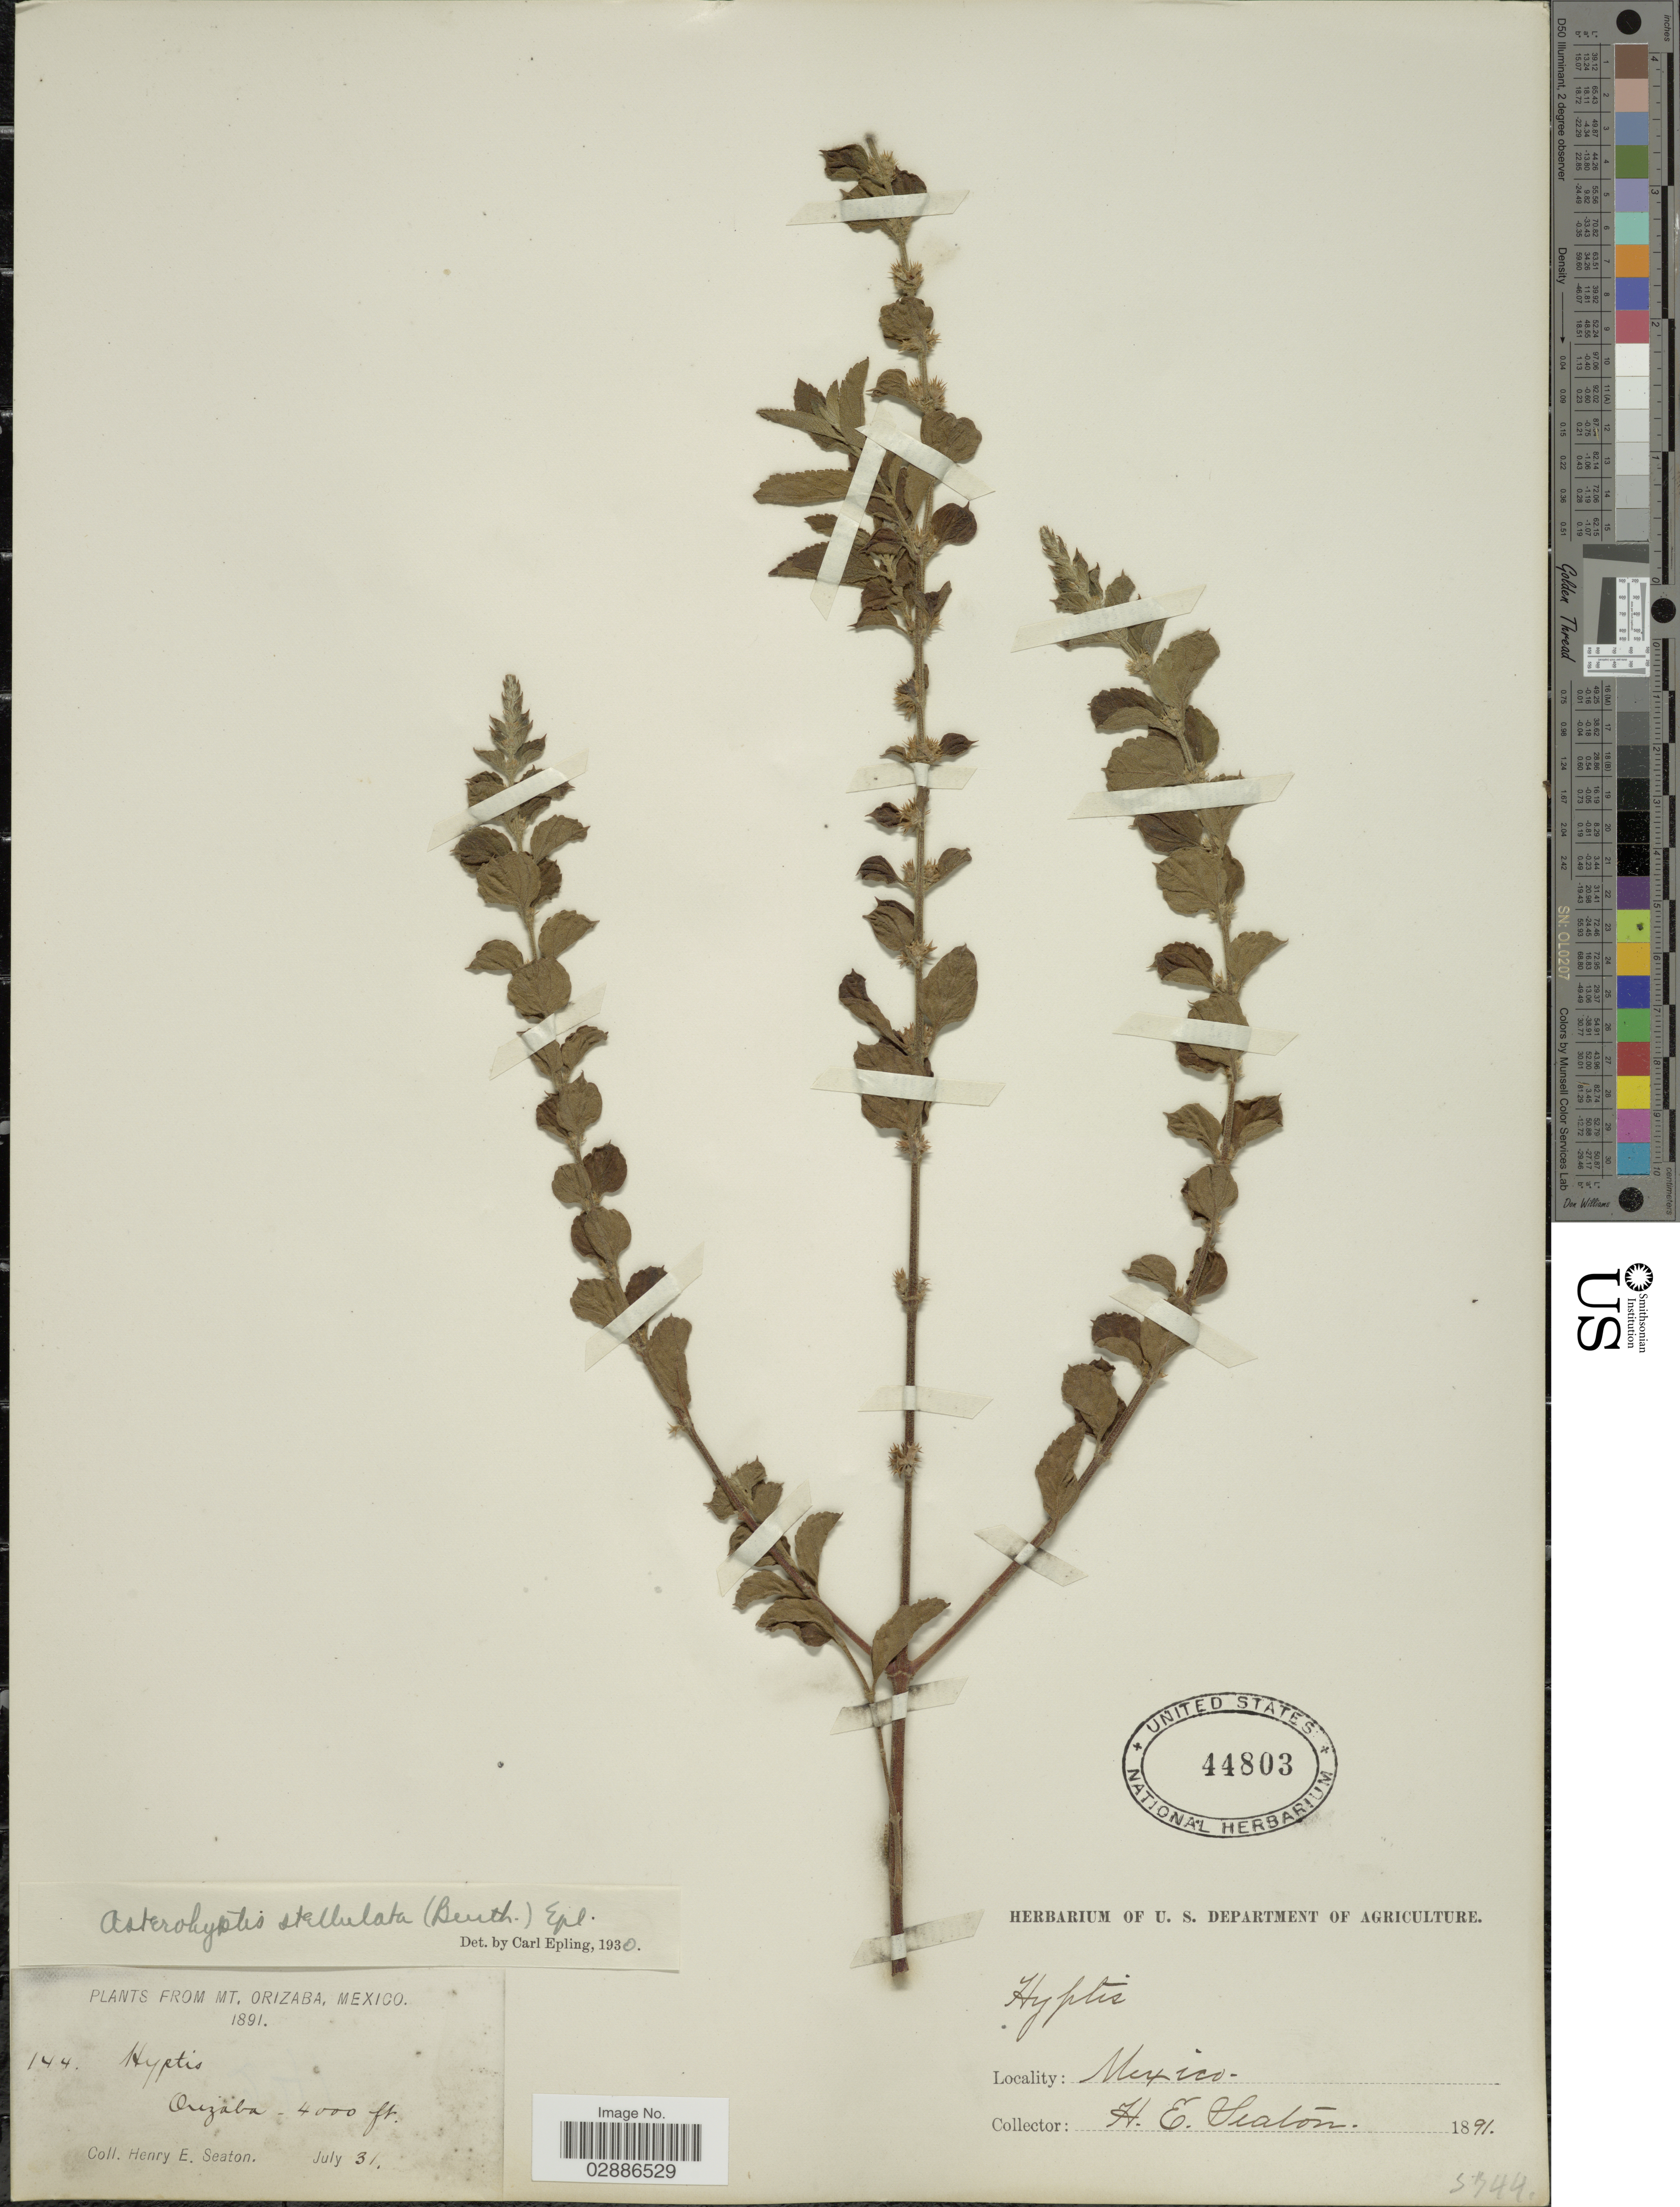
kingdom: Plantae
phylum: Tracheophyta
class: Magnoliopsida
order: Lamiales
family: Lamiaceae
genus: Asterohyptis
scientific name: Asterohyptis stellulata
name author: (Benth.) Epling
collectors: H. E. Seaton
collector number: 144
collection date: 1891-07-31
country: Mexico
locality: From Mt. Orizaba, Mexico.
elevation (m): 1219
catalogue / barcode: US 44803